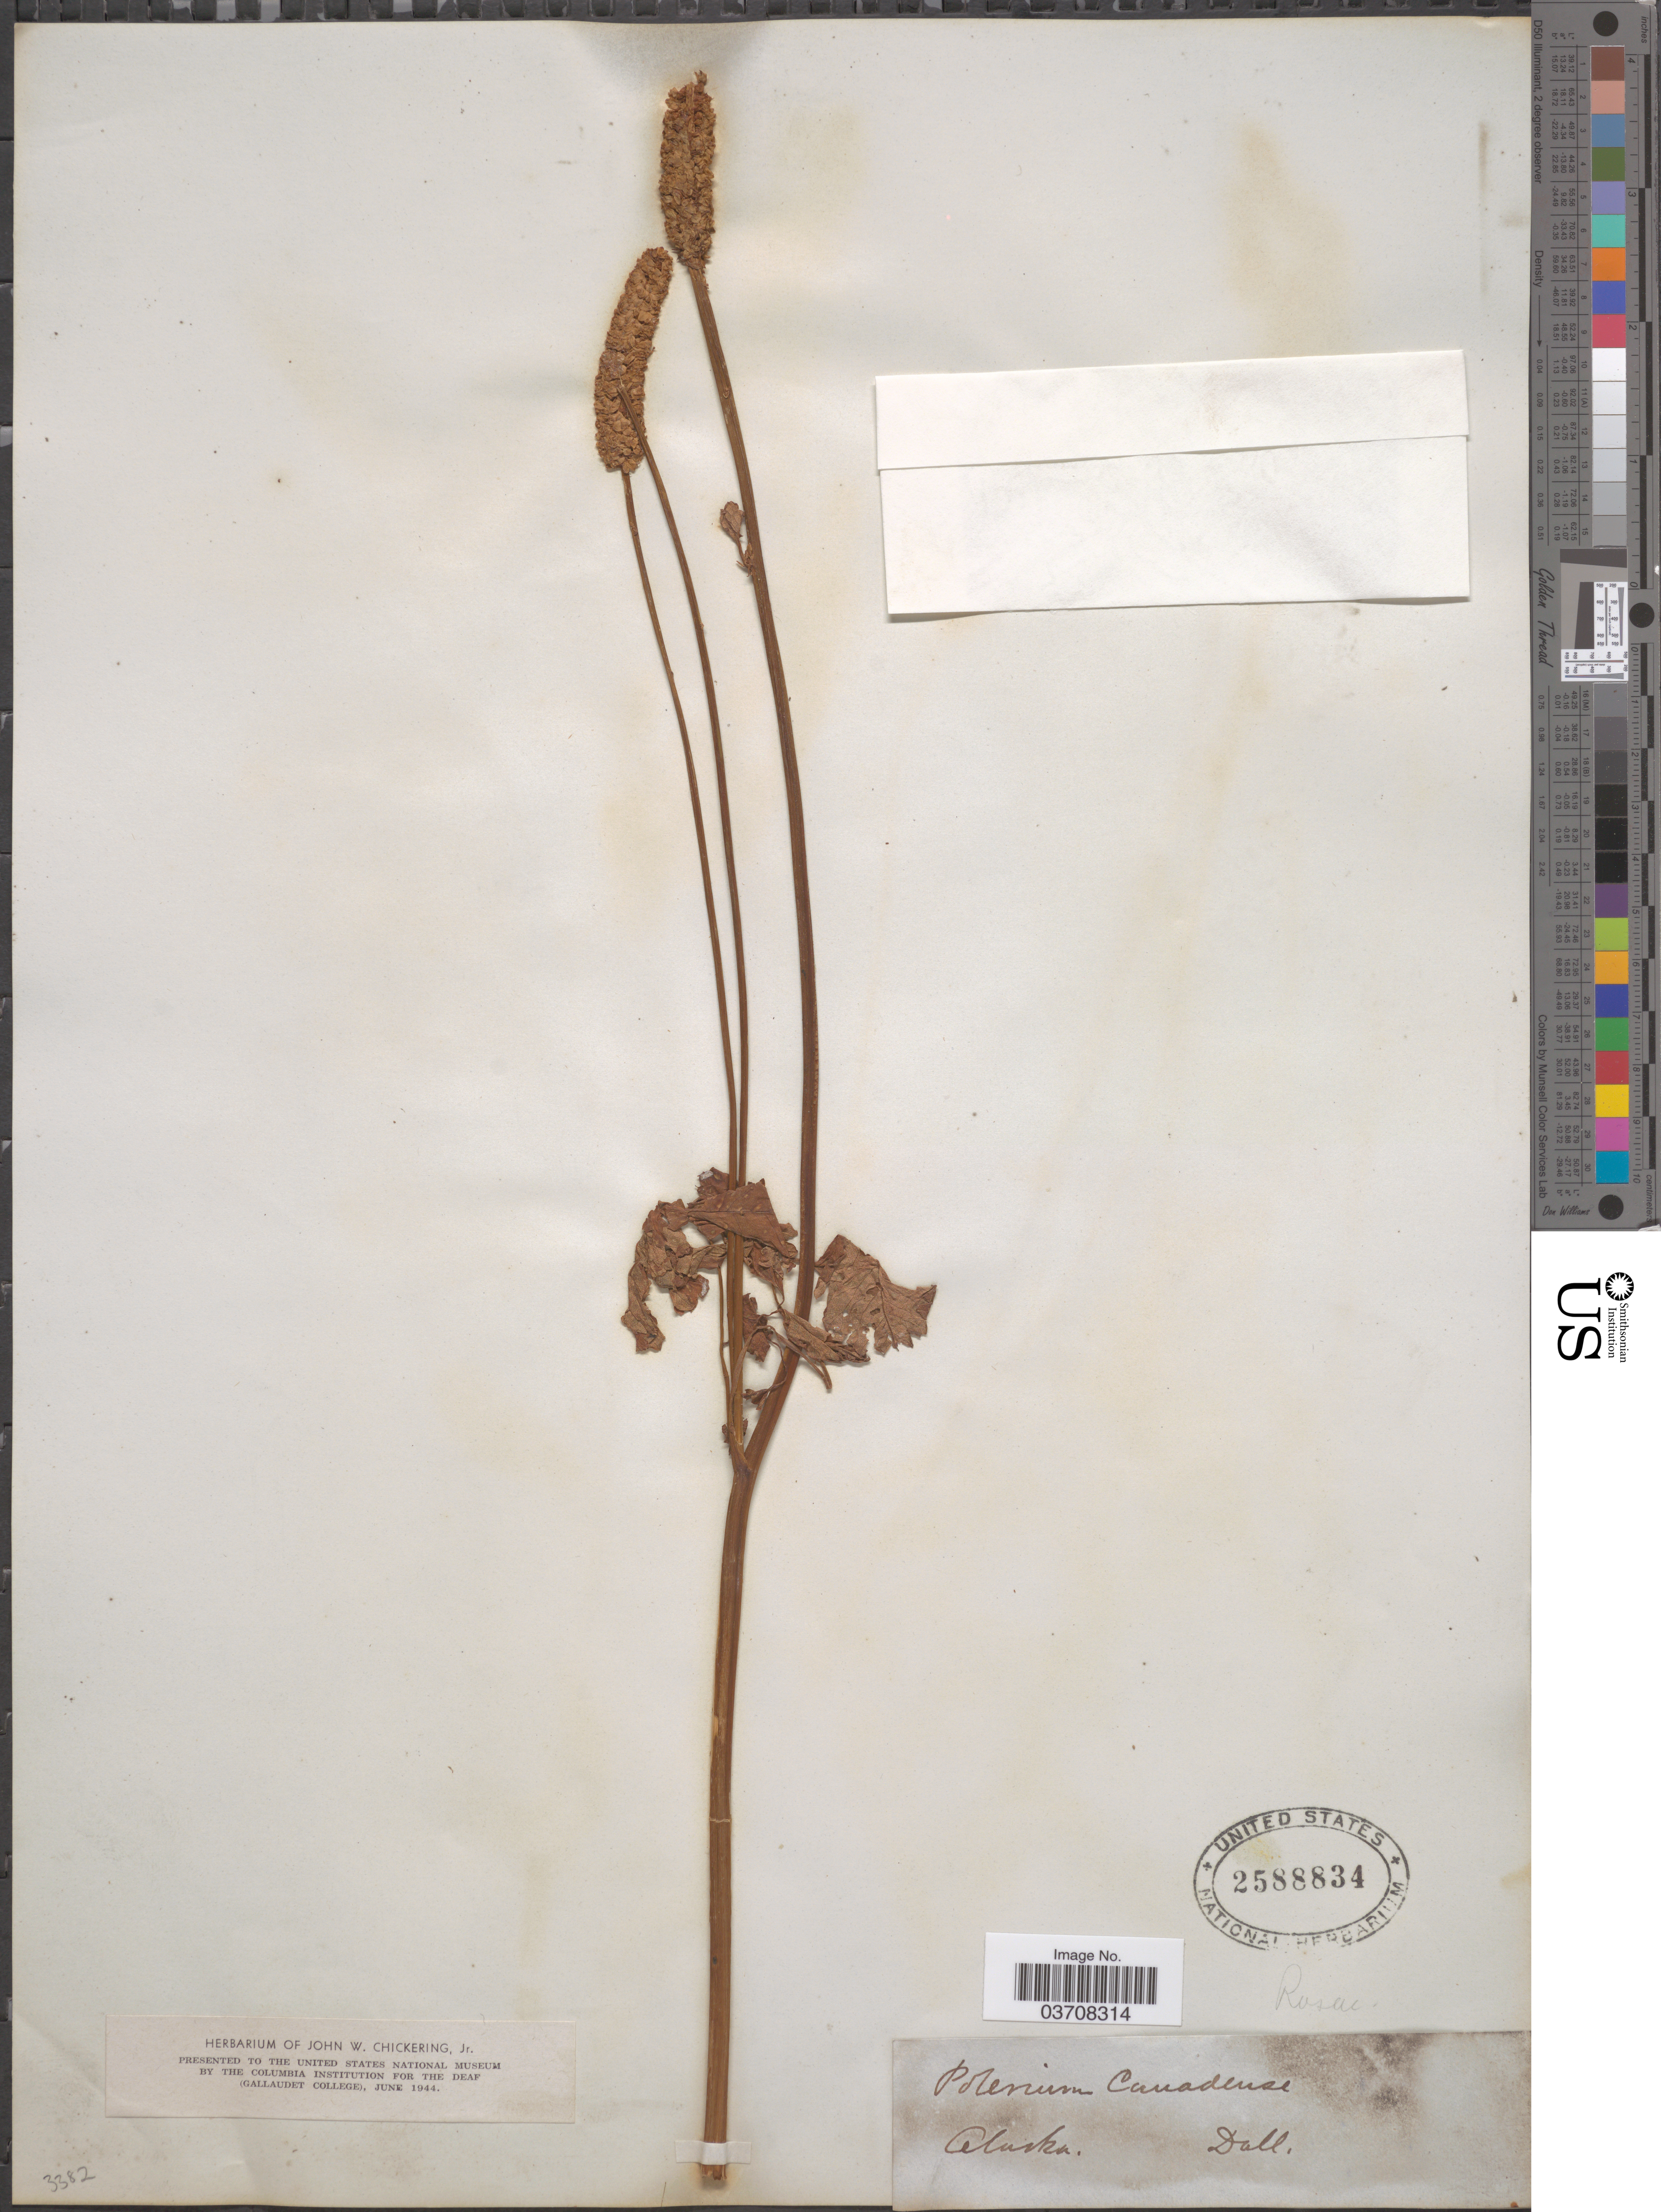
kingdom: Plantae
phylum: Tracheophyta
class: Magnoliopsida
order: Rosales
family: Rosaceae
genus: Sanguisorba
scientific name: Sanguisorba stipulata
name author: Raf.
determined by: Strong, Mark T., (BOT), Smithsonian Institution - National Museum of Natural History (UNITED STATES)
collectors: -. Dall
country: United States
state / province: Alaska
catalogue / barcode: US 2588834